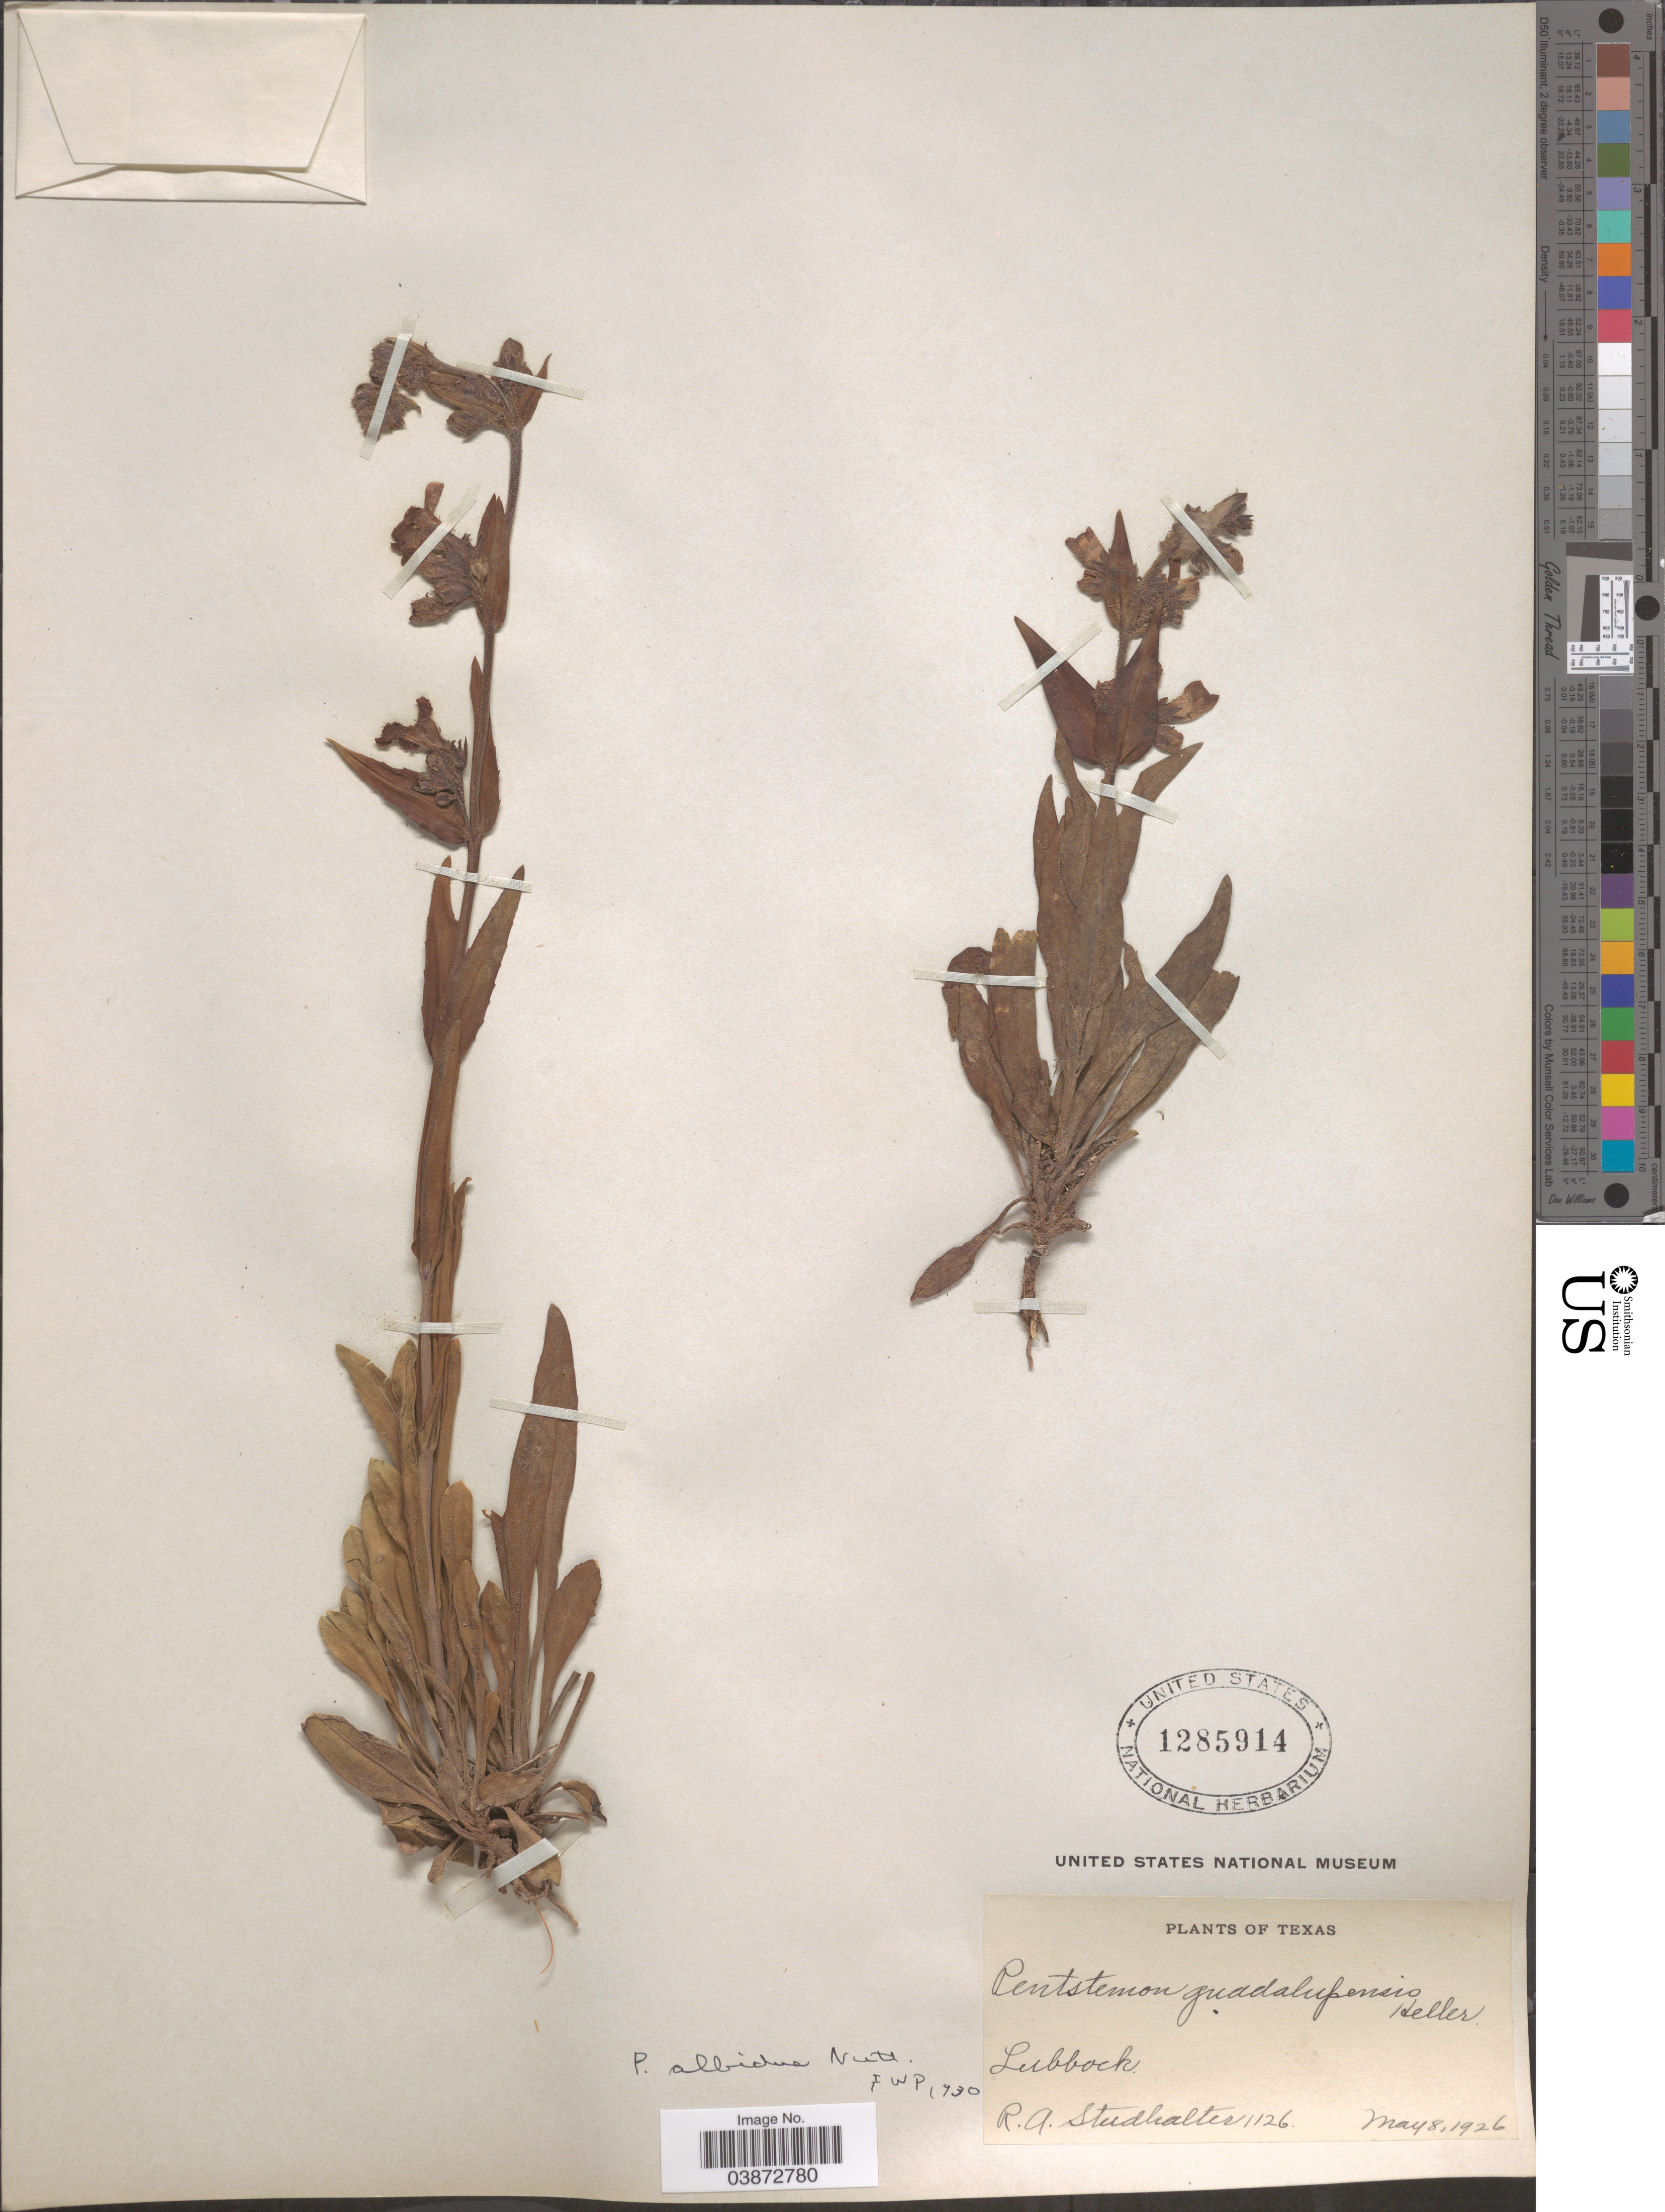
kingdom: Plantae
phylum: Tracheophyta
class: Magnoliopsida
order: Lamiales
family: Plantaginaceae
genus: Penstemon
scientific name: Penstemon albidus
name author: Nutt.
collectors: R. Studhalter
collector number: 1126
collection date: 1926-05-08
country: United States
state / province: Texas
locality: Lubbock.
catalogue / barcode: US 1285914